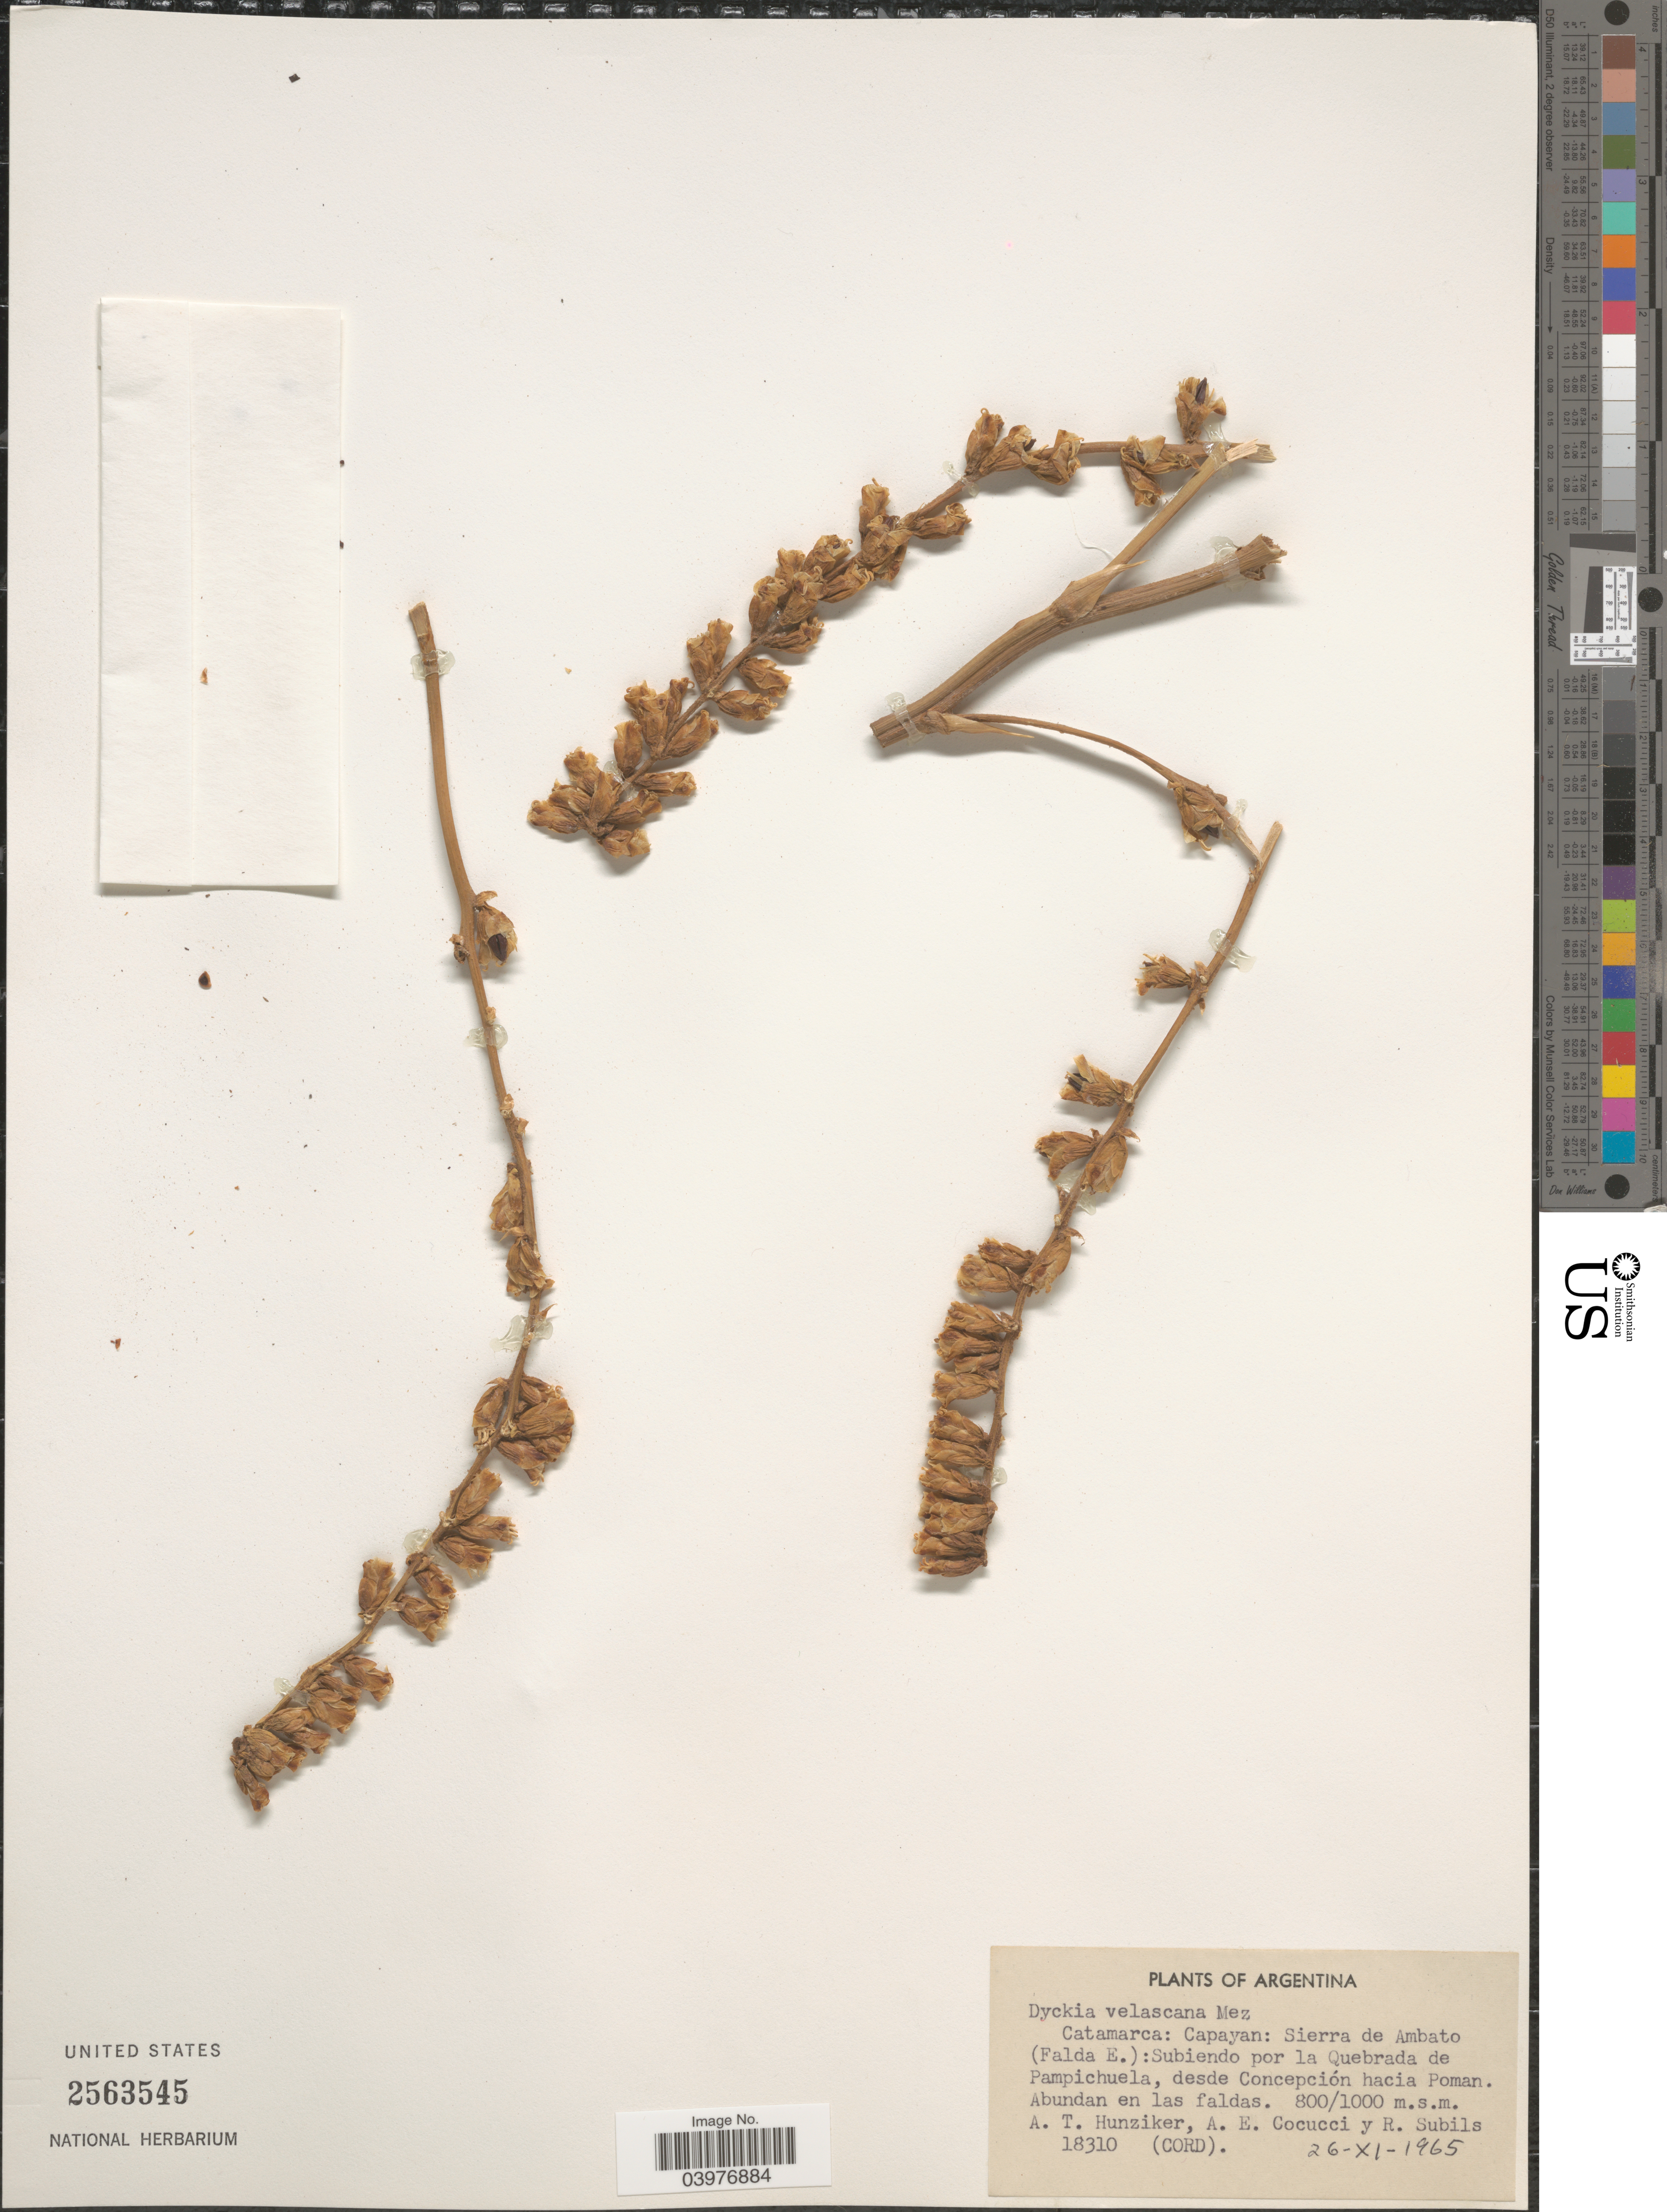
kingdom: Plantae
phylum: Tracheophyta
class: Liliopsida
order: Poales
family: Bromeliaceae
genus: Dyckia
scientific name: Dyckia velascana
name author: Mez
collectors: A. T. Hunziker, A. Cocucci & R. Subils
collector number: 18310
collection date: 1965-11-26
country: Argentina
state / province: Catamarca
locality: Capayan: Sierra de Ambato (Falda E.): Suniendo por la Quebrada de Pampichuela, desde Concepción hacia Poman.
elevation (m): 800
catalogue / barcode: US 2563545